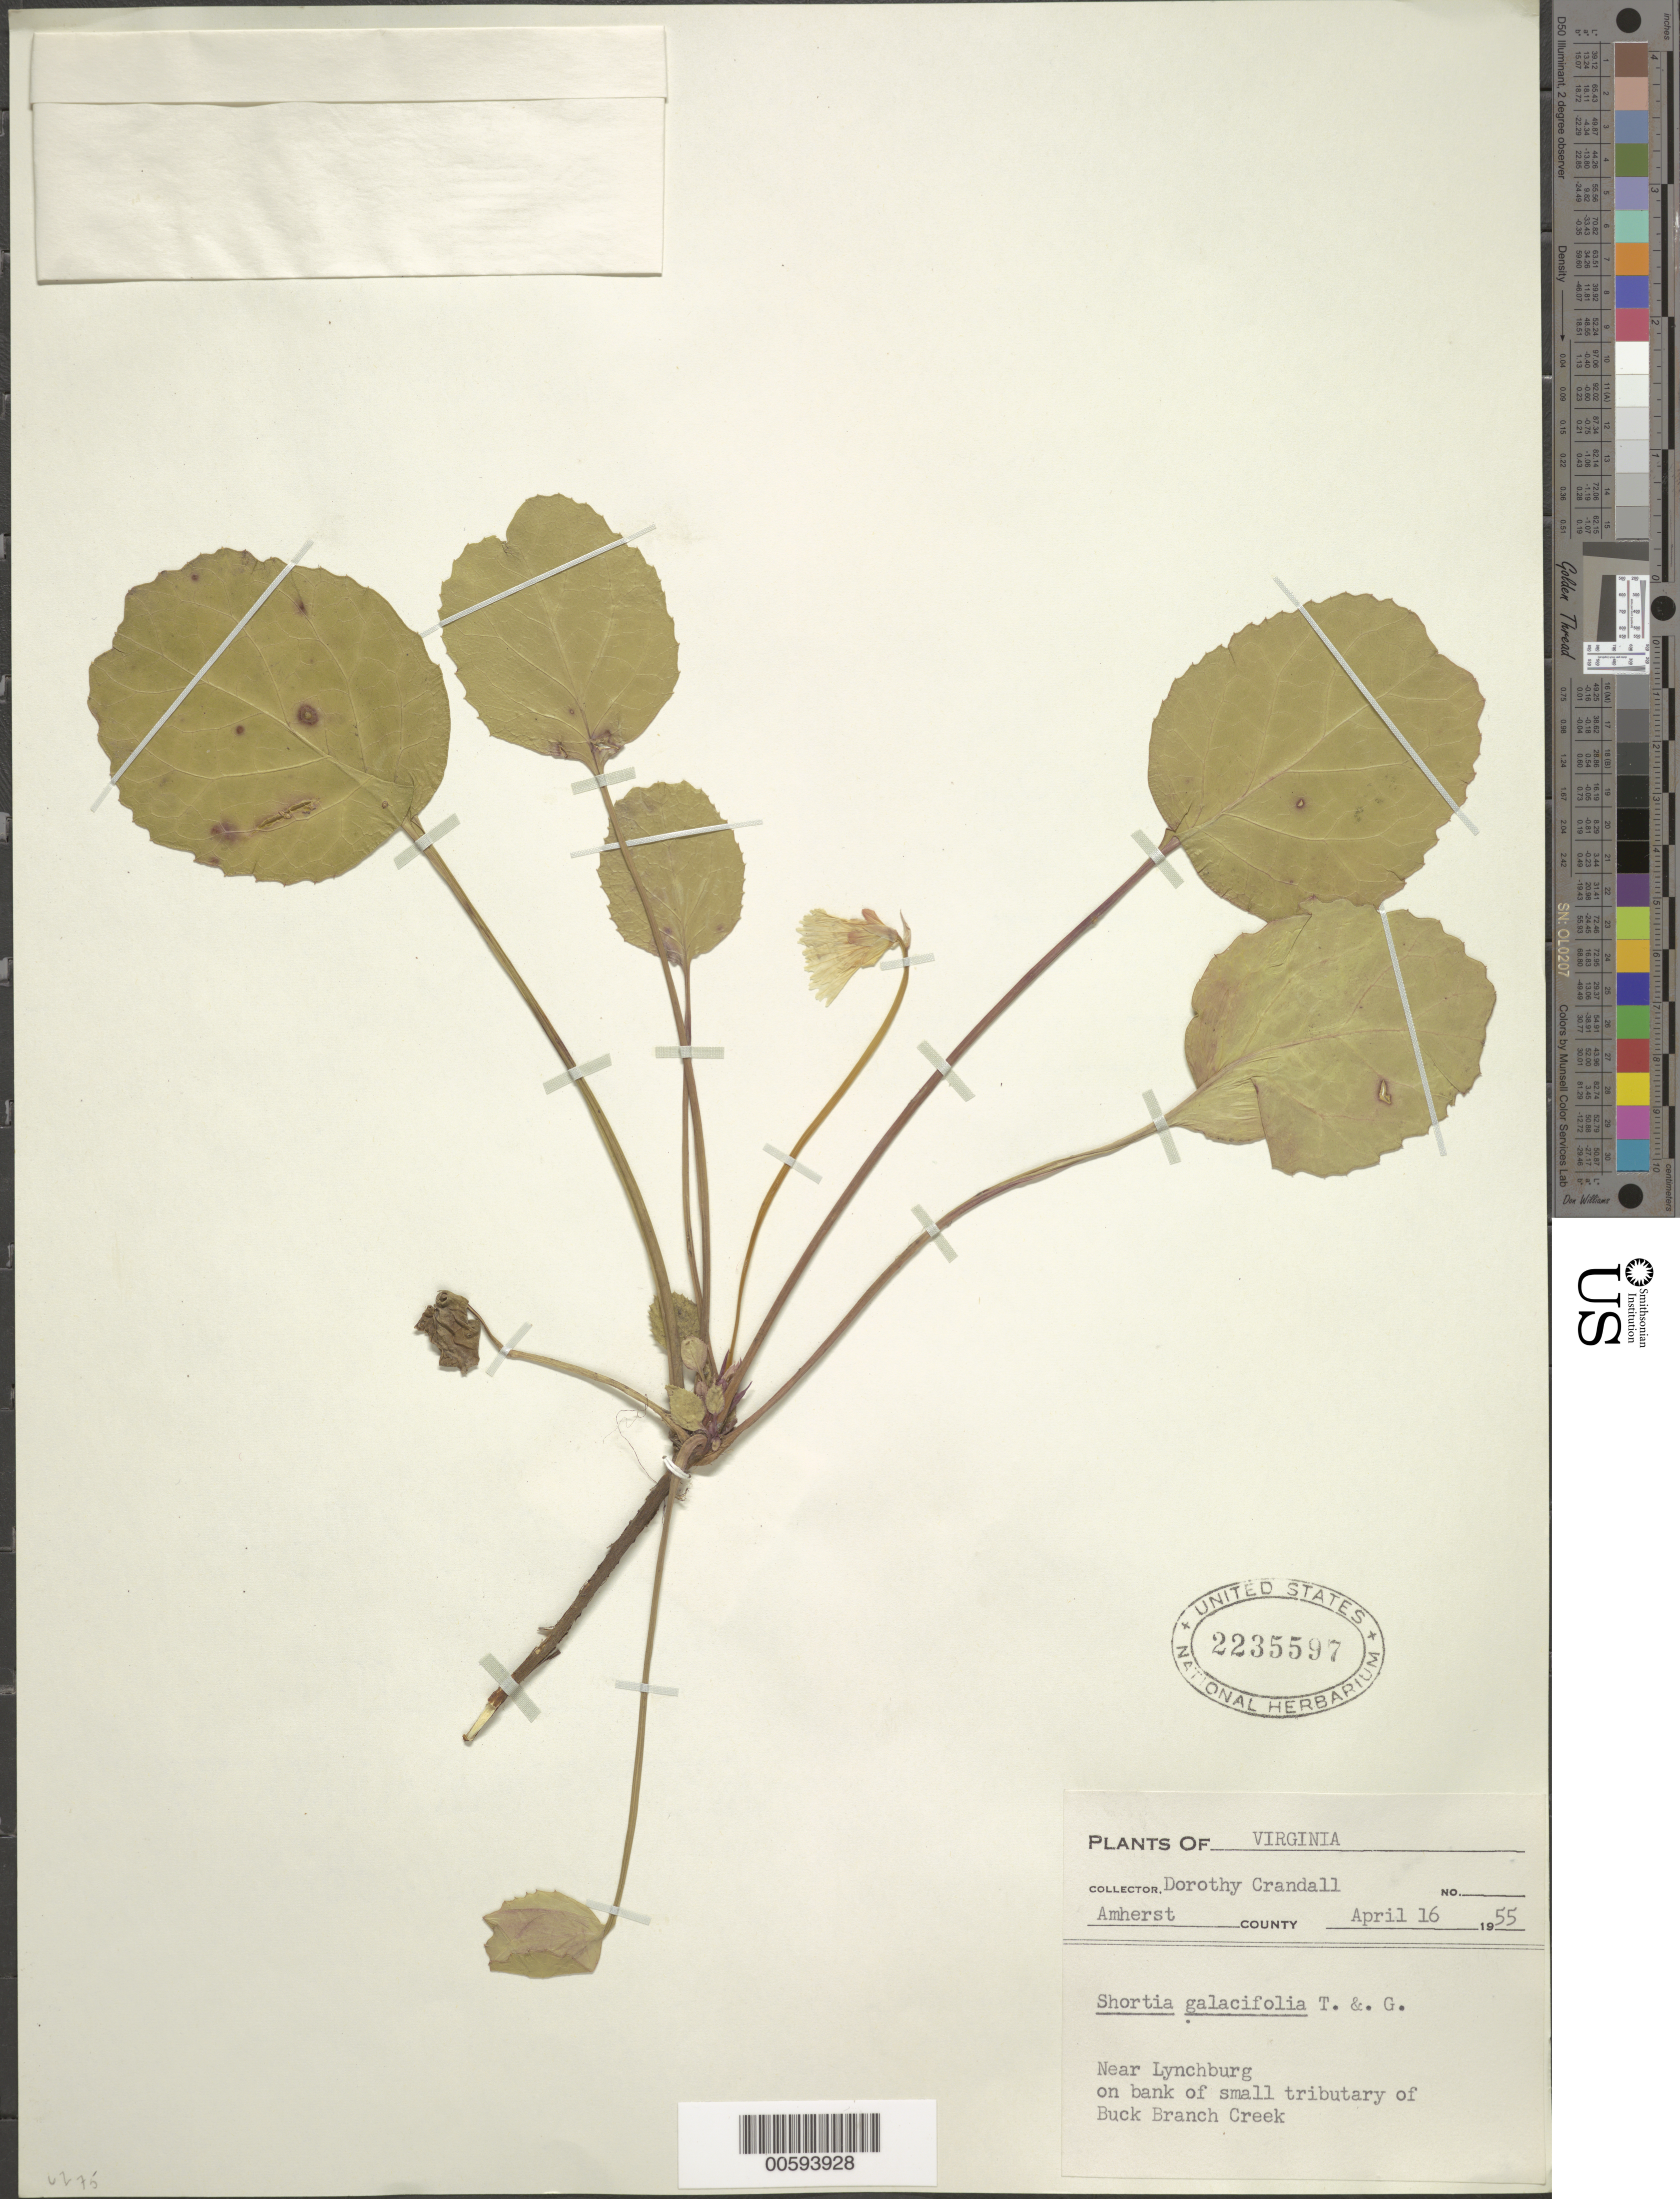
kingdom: Plantae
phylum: Tracheophyta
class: Magnoliopsida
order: Ericales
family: Diapensiaceae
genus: Shortia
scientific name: Shortia galacifolia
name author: Torr. & A. Gray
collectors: D. Crandall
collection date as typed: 16 Apr 1955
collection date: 1955-04-16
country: United States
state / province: Virginia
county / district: Amherst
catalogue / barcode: US 2235597